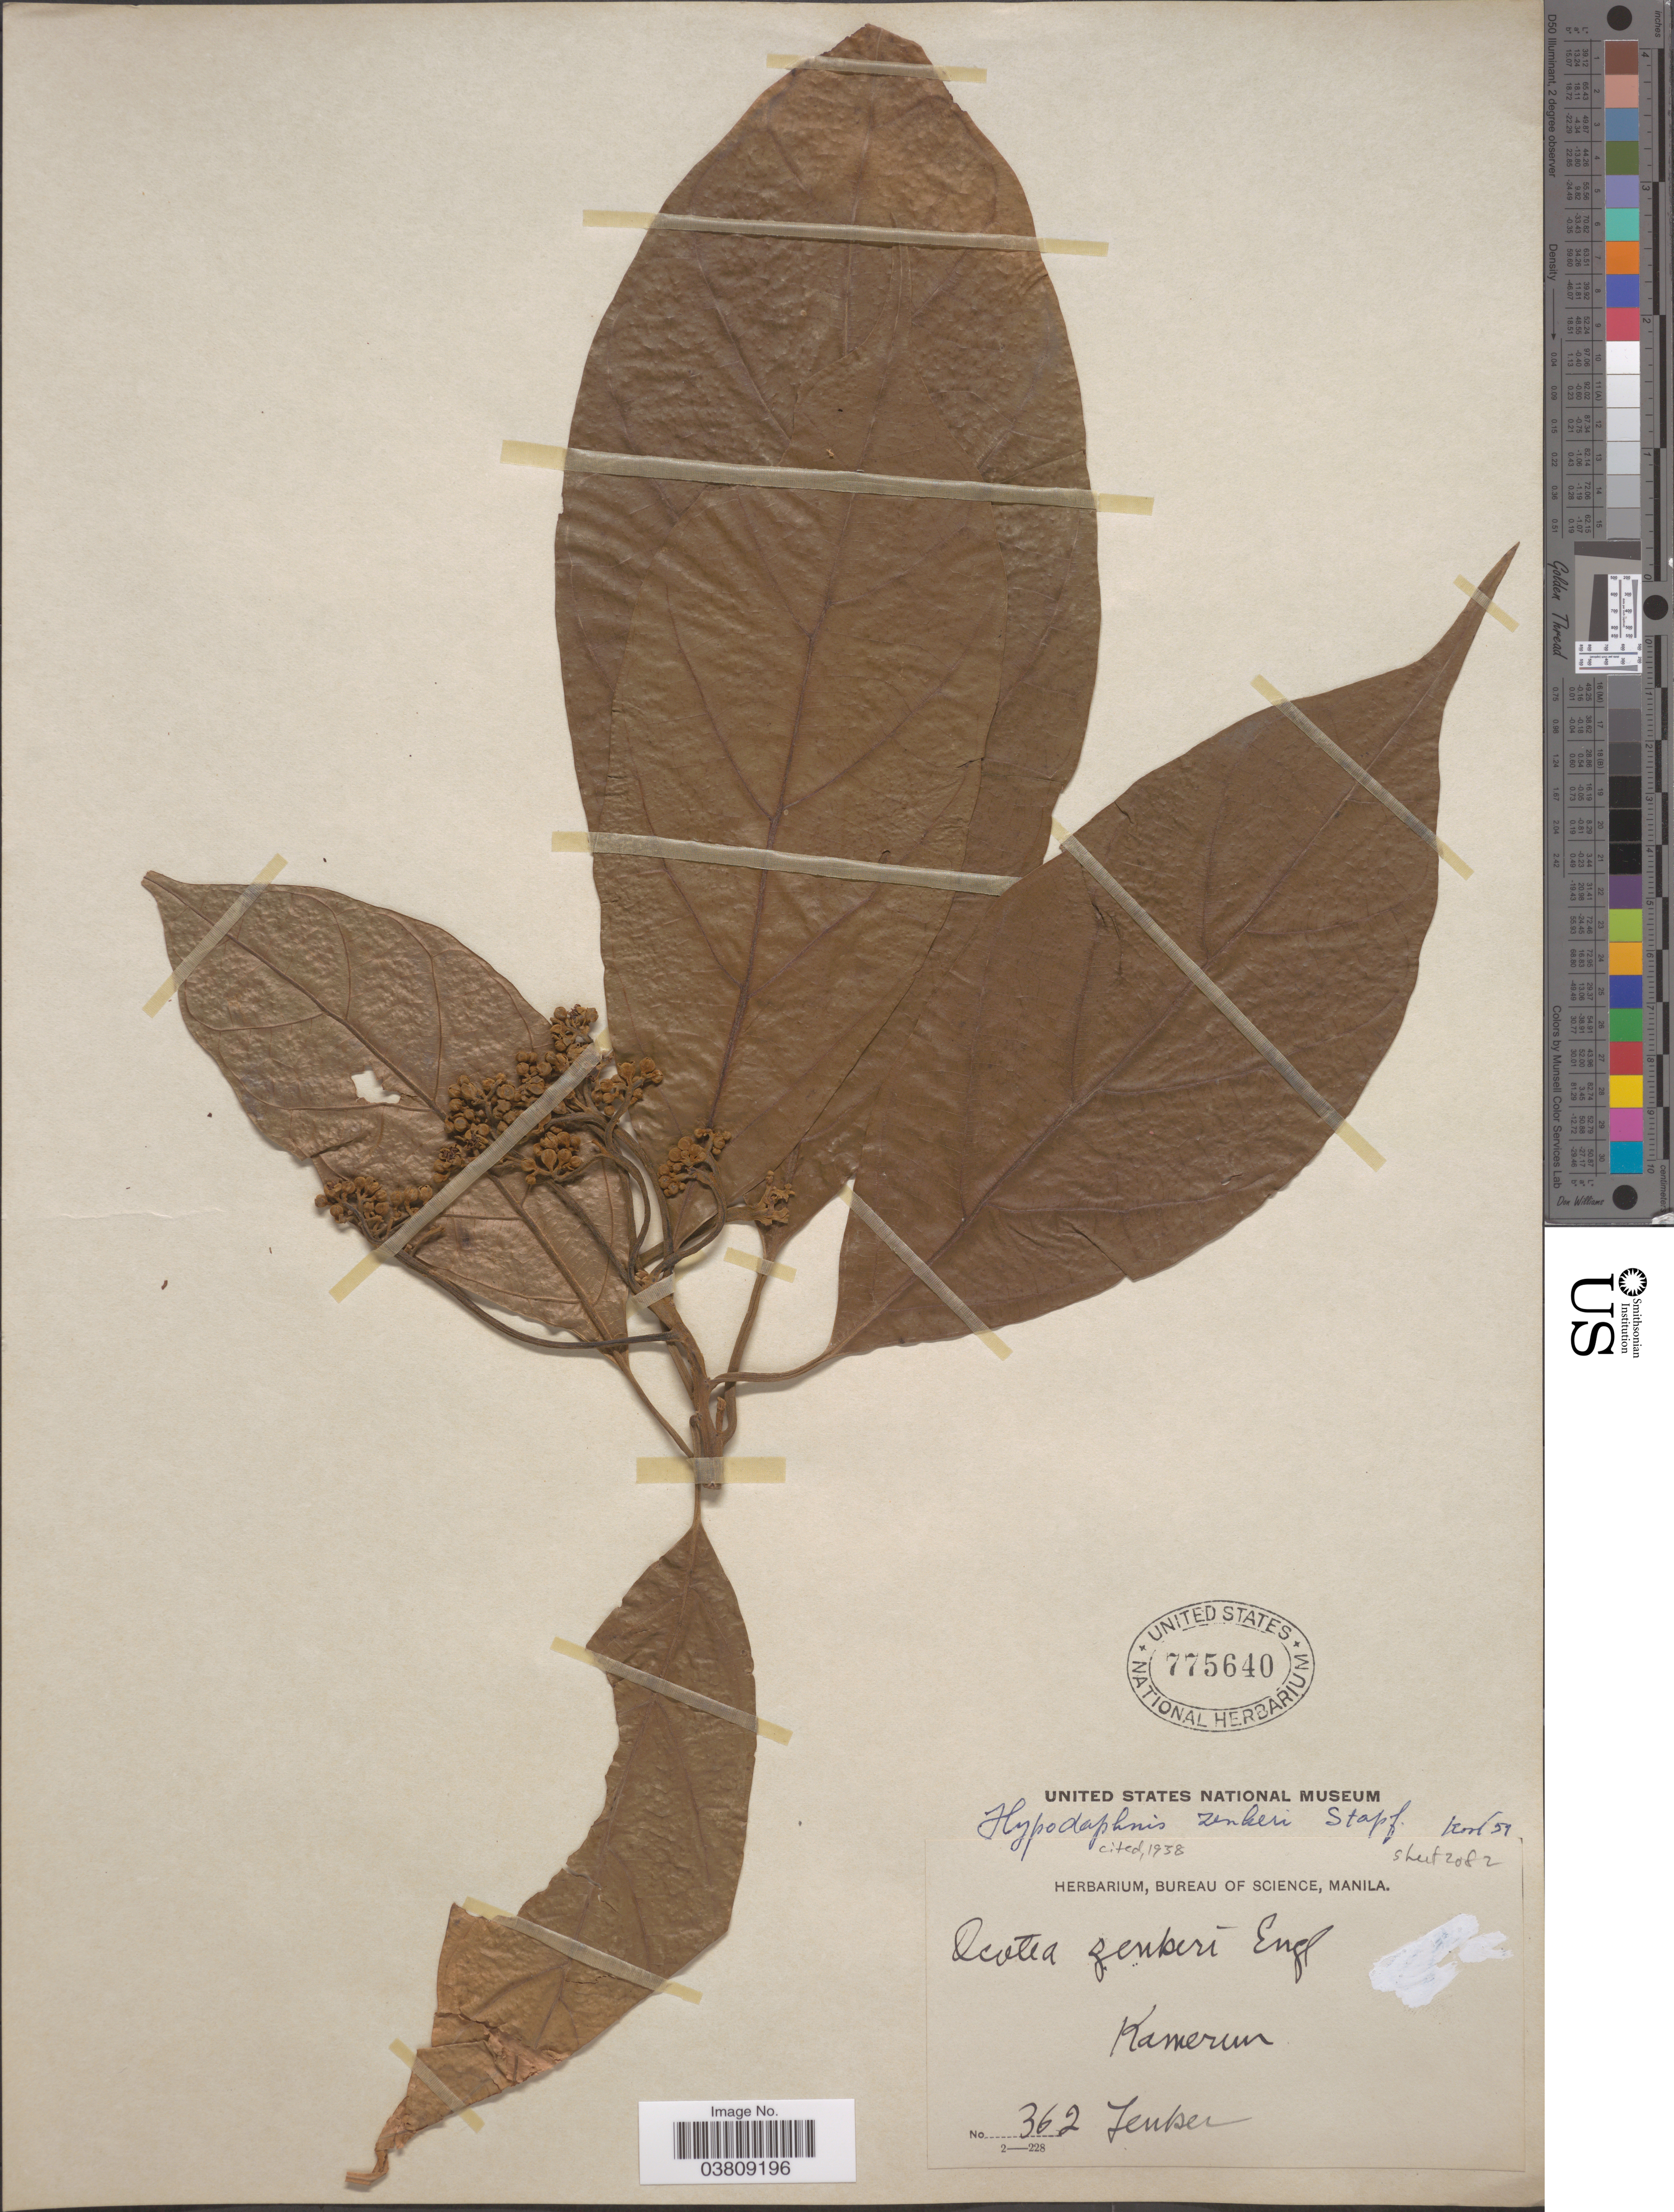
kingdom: Plantae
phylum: Tracheophyta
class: Magnoliopsida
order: Laurales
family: Lauraceae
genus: Hypodaphnis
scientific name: Hypodaphnis zenkeri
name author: Stapf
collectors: Zenker, --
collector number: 362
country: Cameroon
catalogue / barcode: US 775640